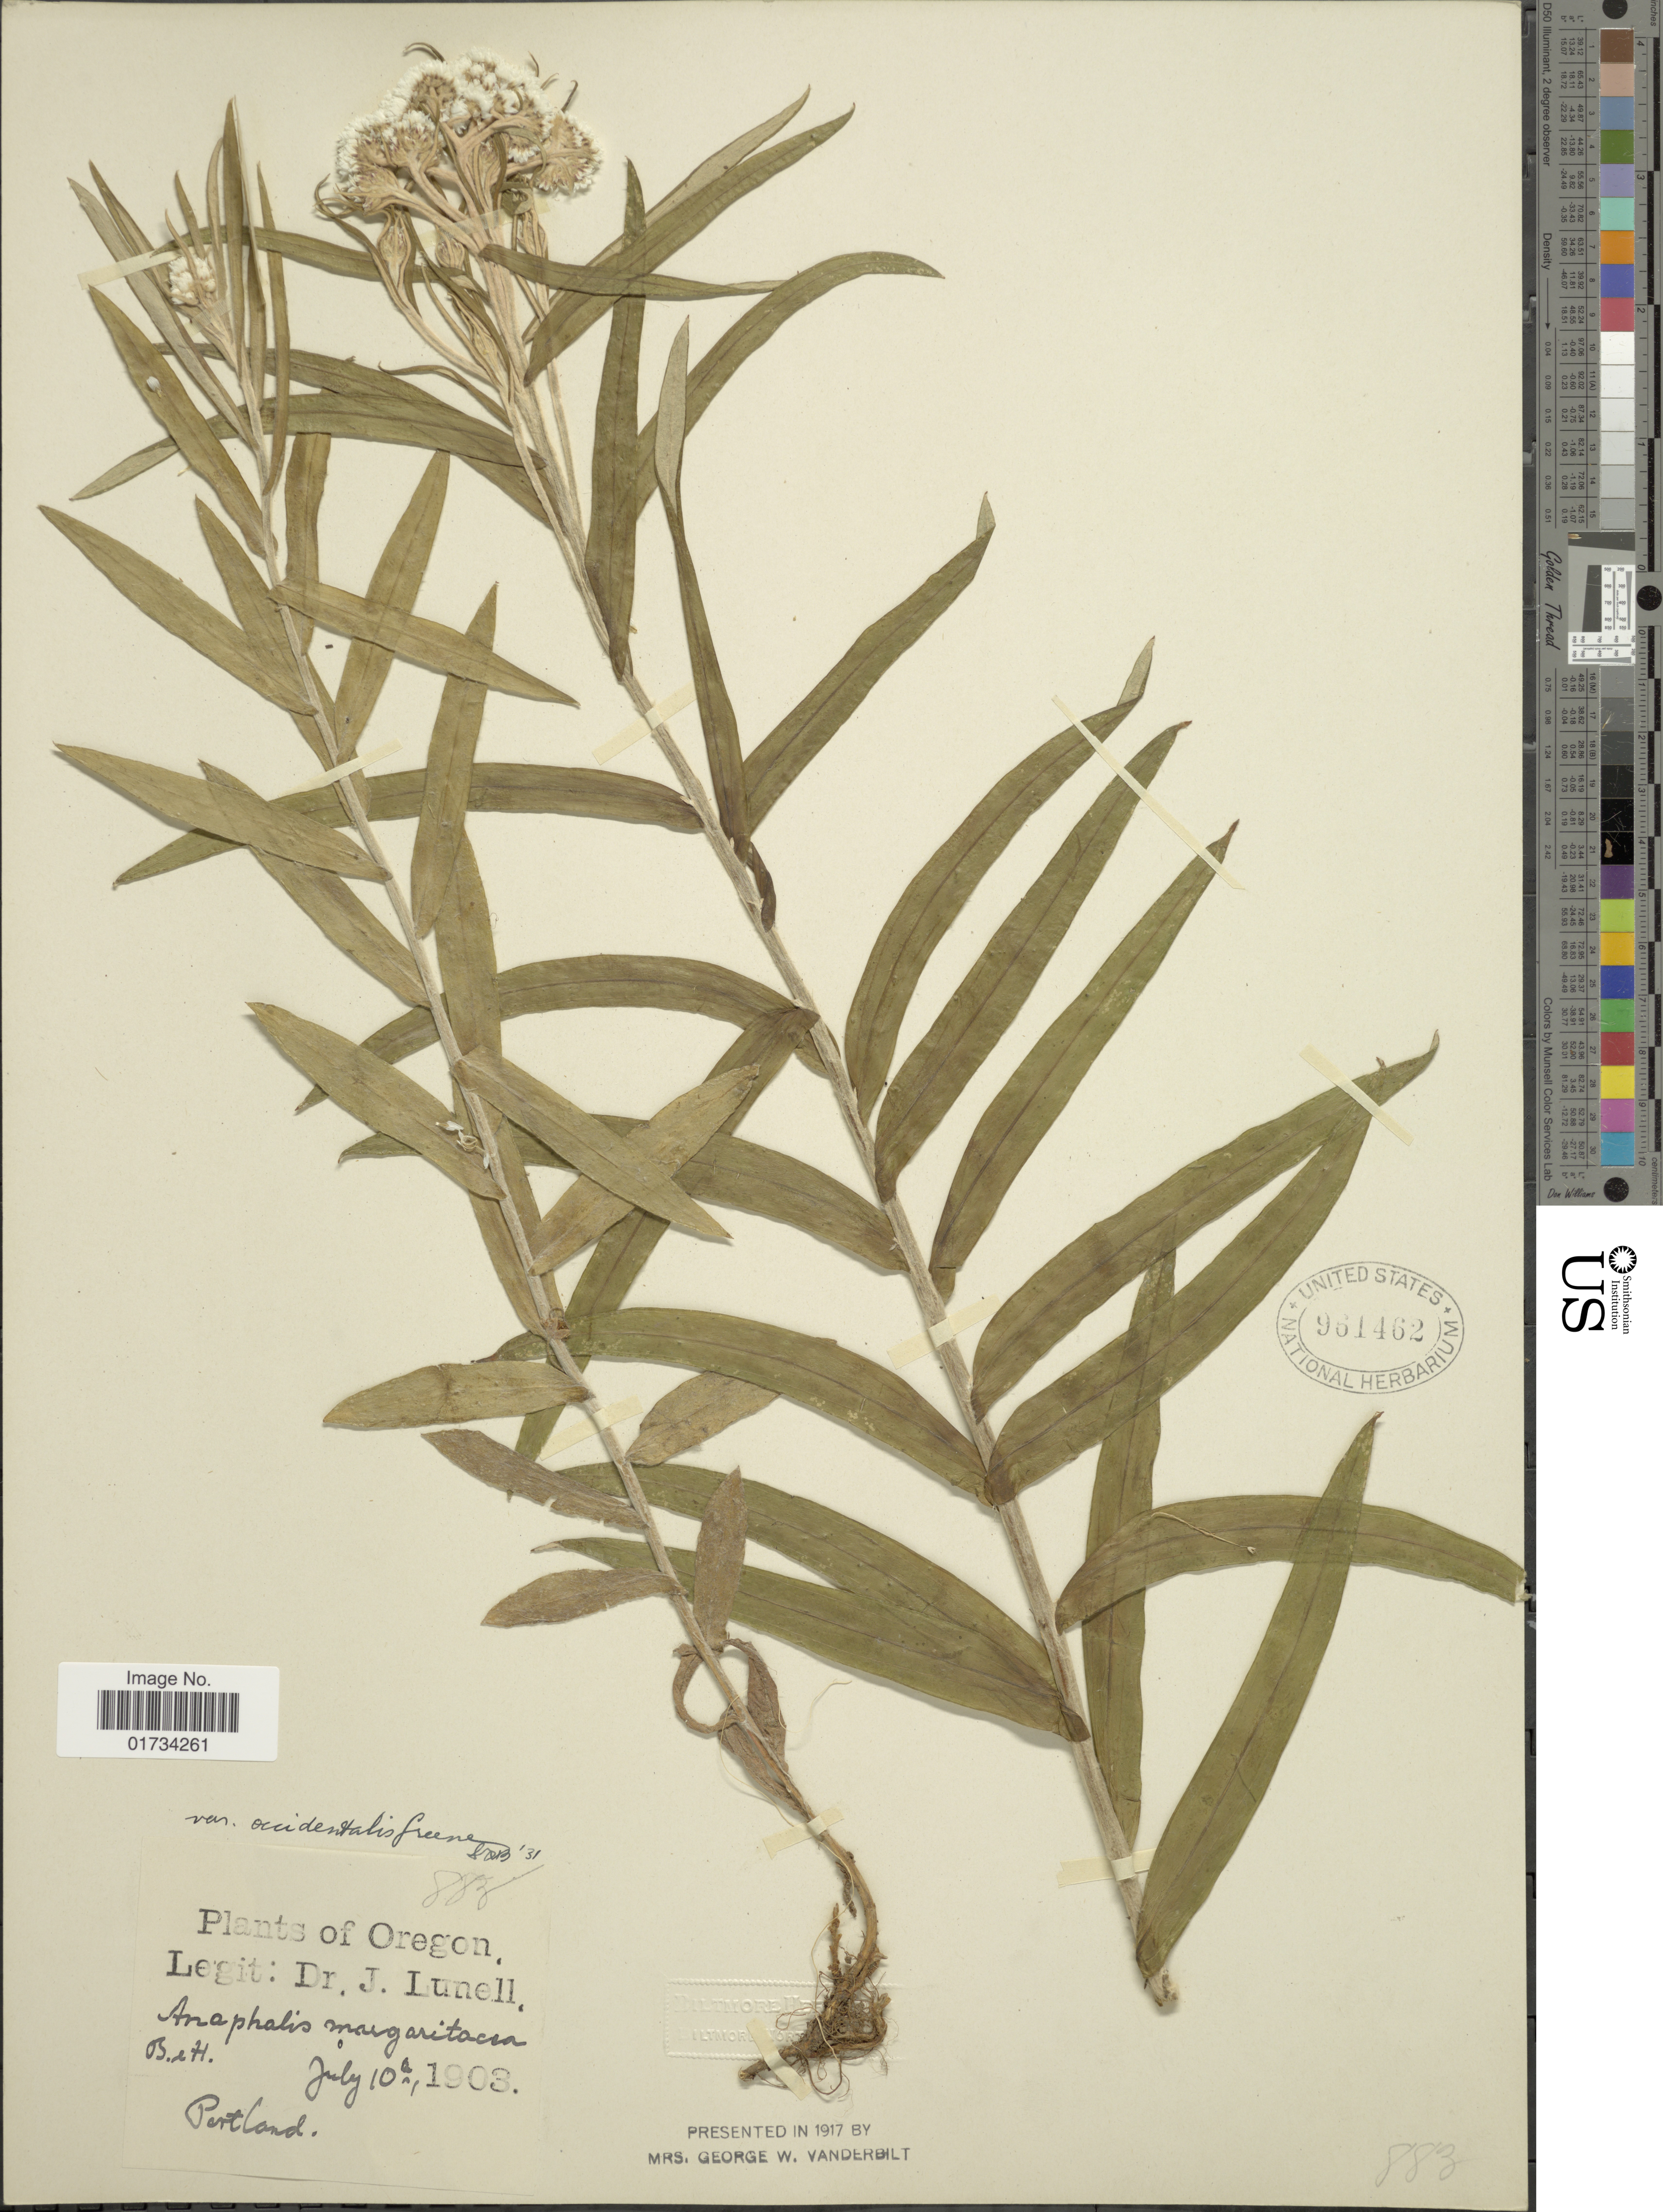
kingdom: Plantae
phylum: Tracheophyta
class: Magnoliopsida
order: Asterales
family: Asteraceae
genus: Anaphalis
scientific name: Anaphalis margaritacea var. occidentalis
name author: Greene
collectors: J. Lunell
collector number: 883*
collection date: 1903-07-10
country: United States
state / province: Oregon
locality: Portland.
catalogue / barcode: US 961462